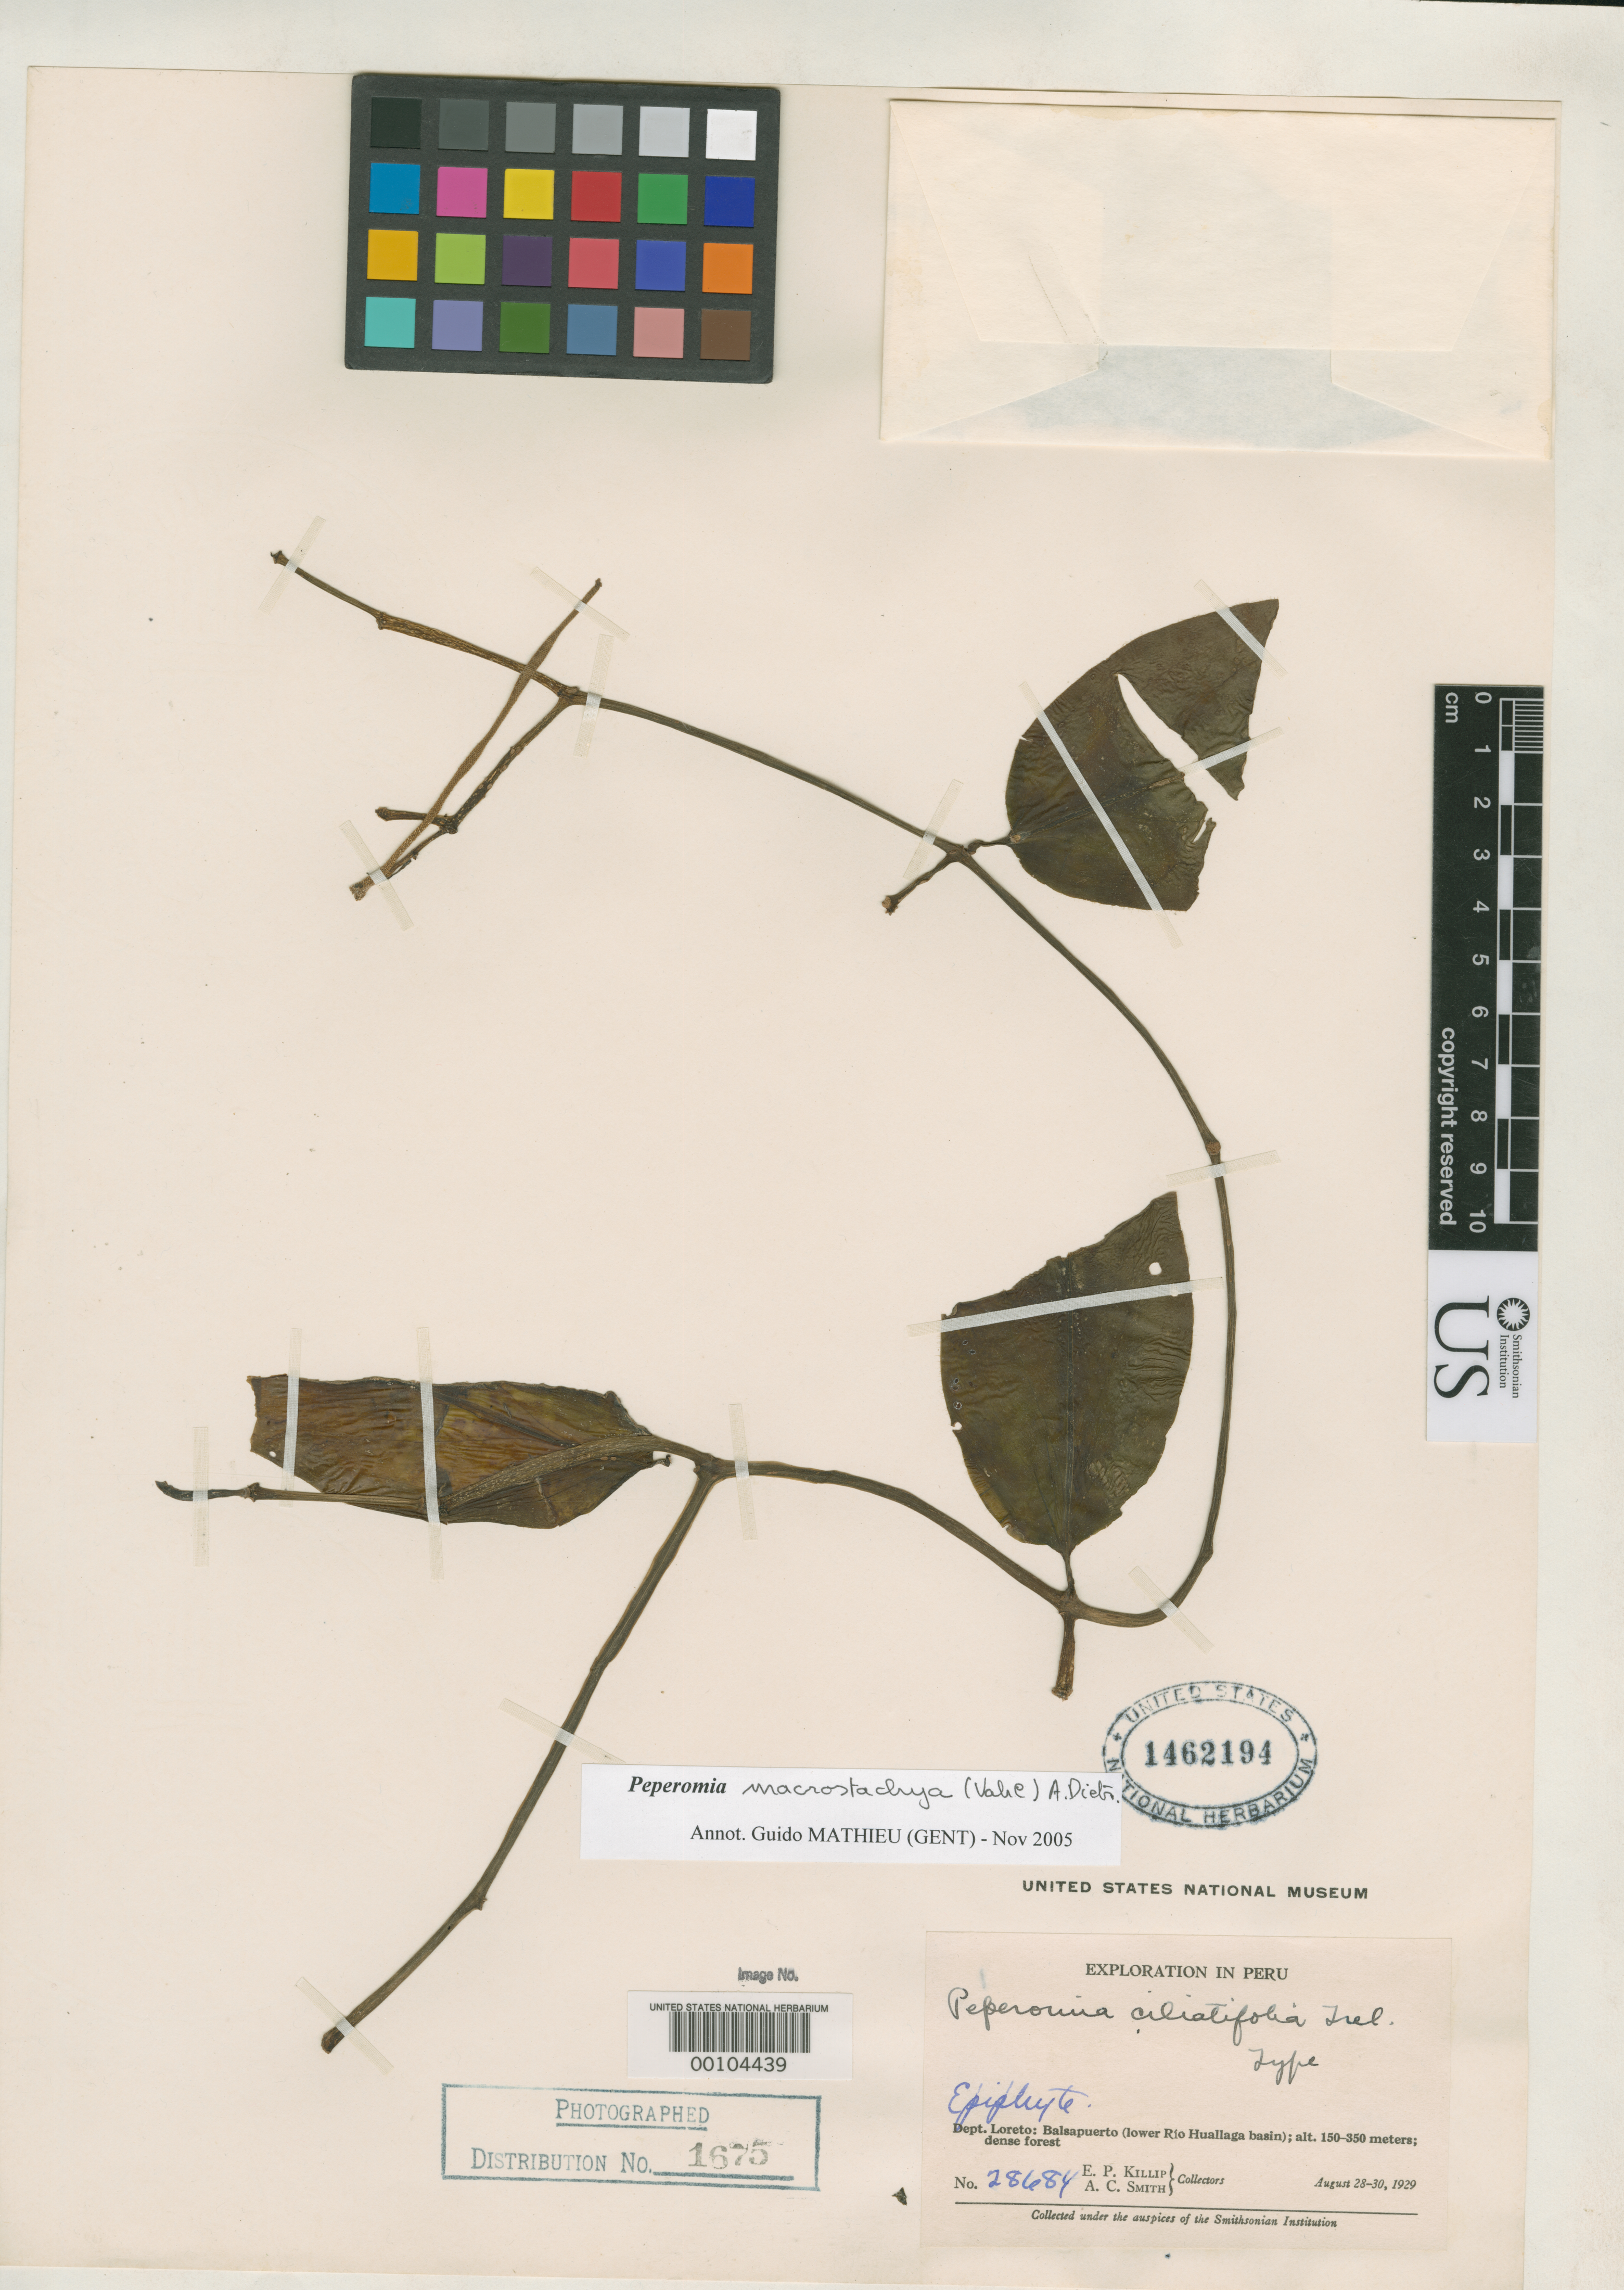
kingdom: Plantae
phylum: Tracheophyta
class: Magnoliopsida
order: Piperales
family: Piperaceae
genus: Peperomia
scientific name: Peperomia ciliatifolia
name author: Trel. in J.F. Macbr.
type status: Holotype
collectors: E. P. Killip & A. C. Smith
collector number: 28684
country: Peru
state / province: Loreto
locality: Balsapuerto.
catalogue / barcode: US 1462194